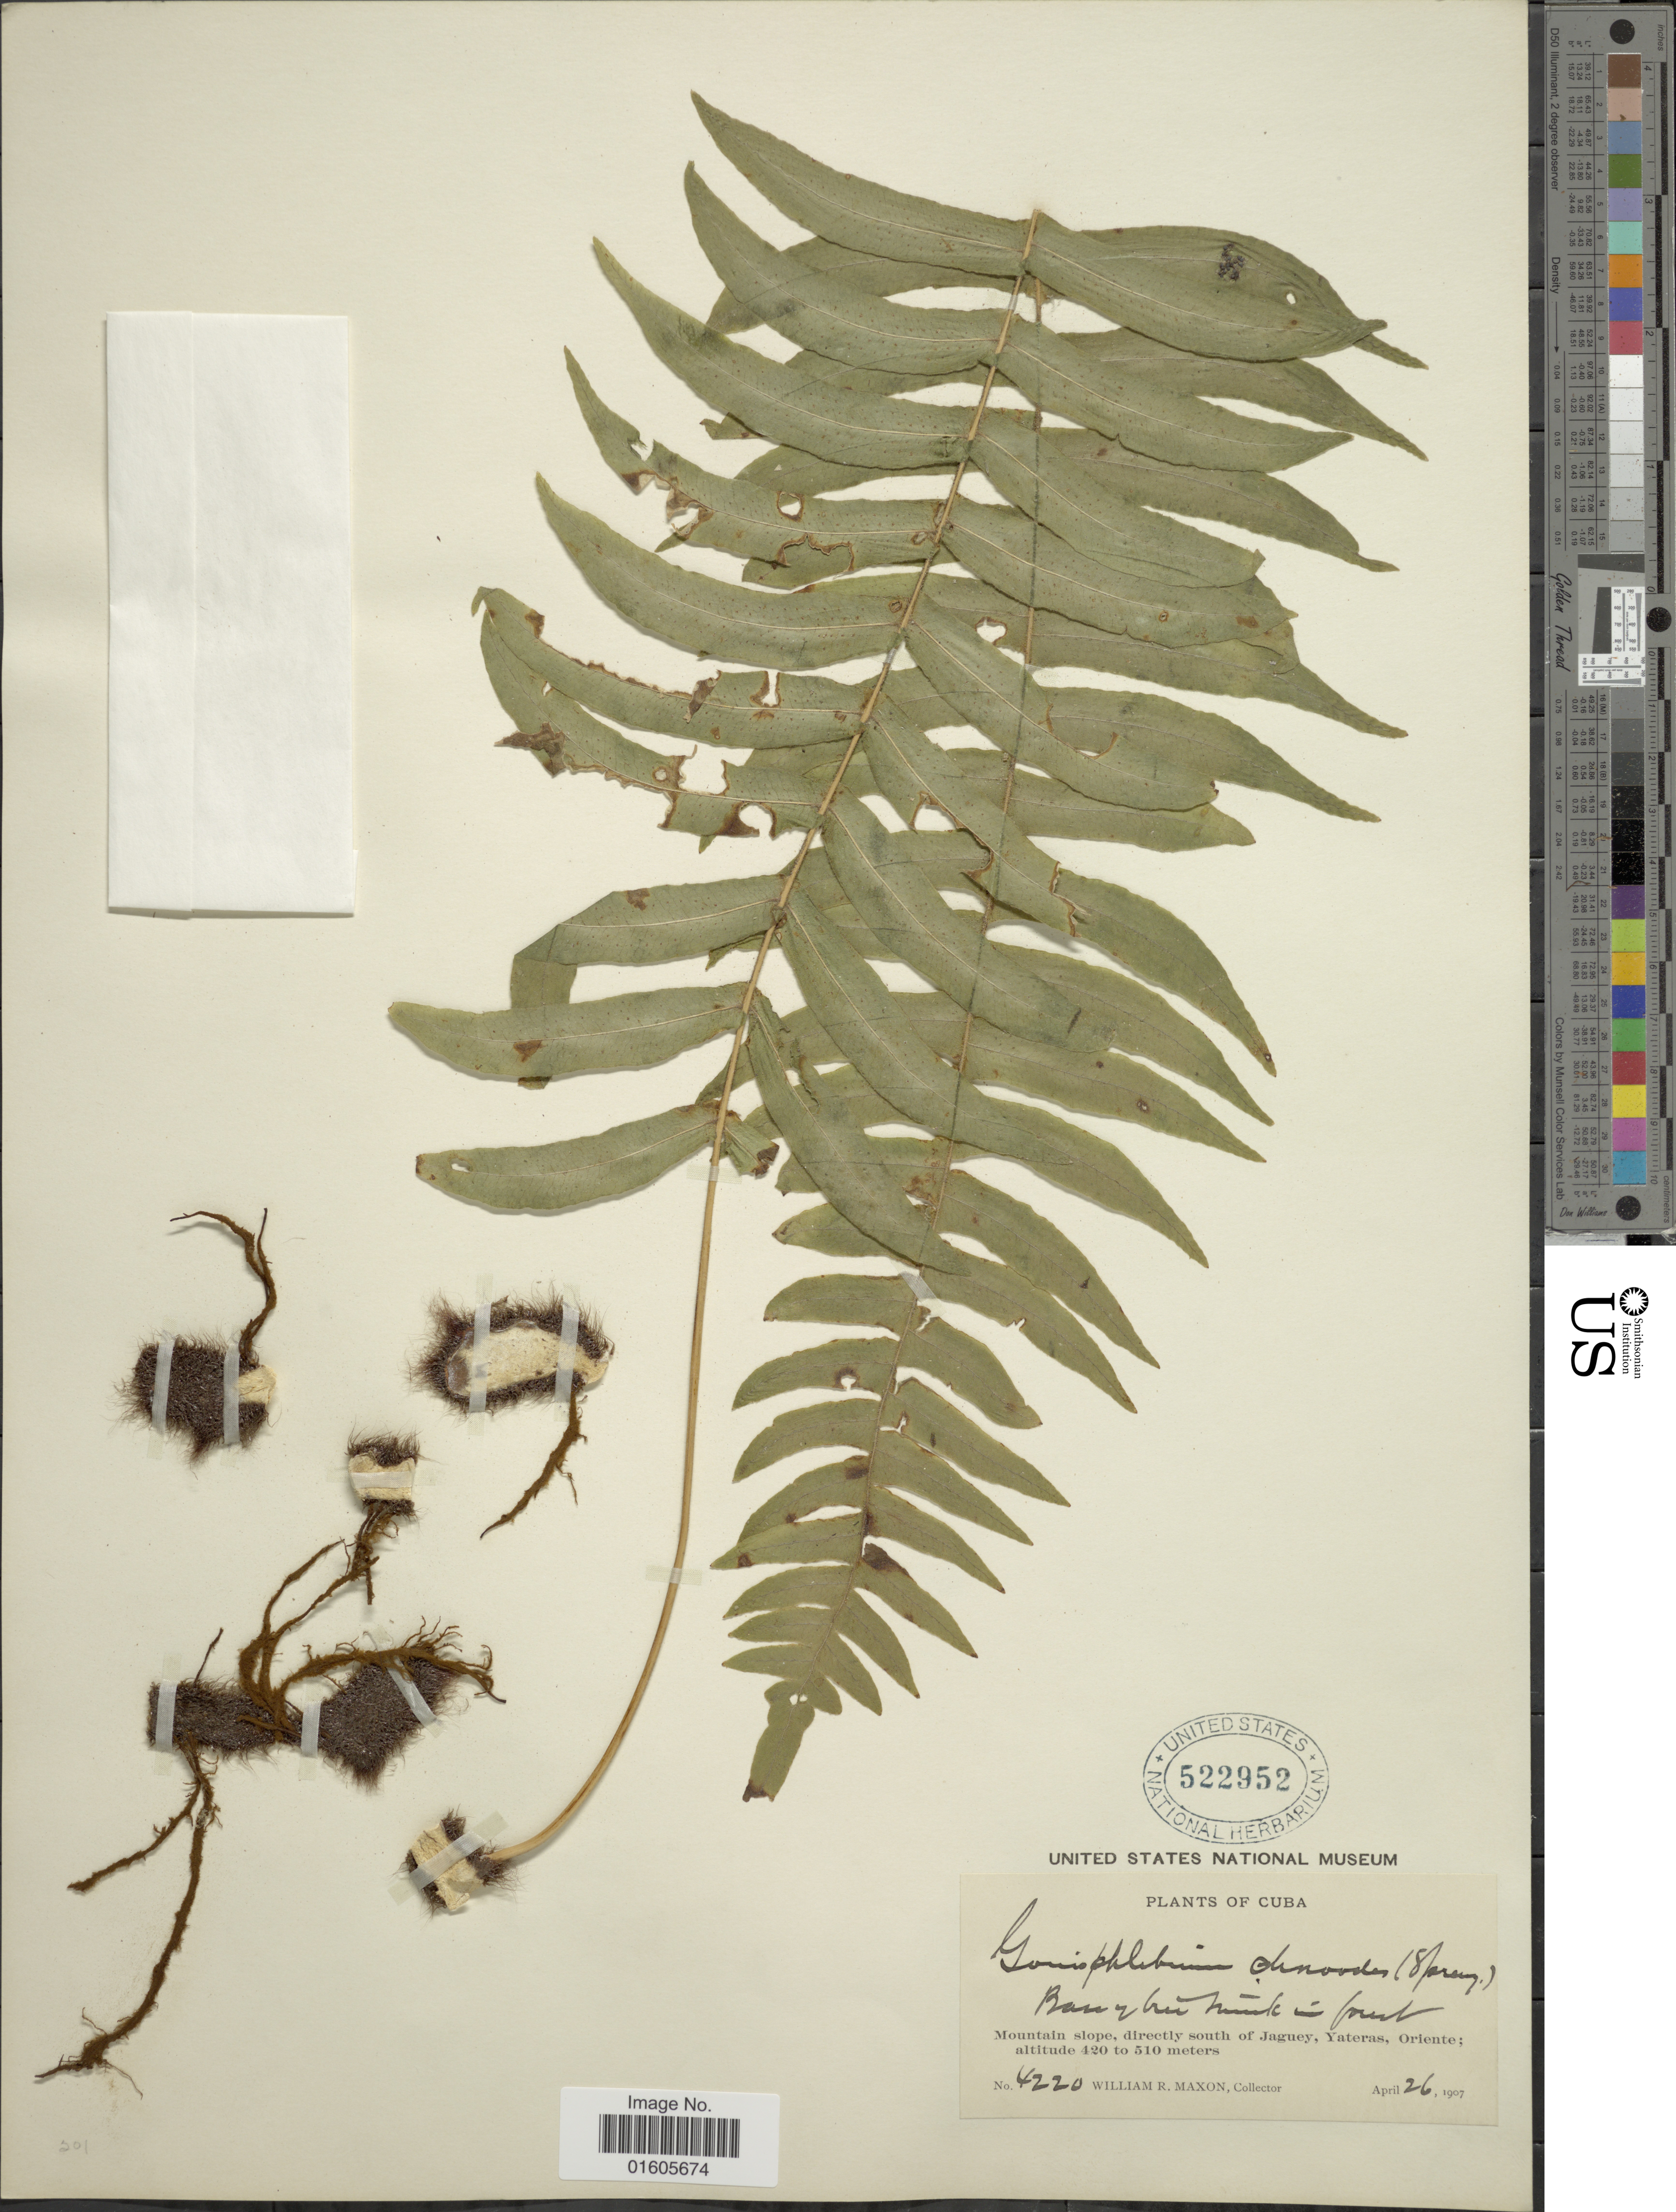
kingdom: Plantae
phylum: Tracheophyta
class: Polypodiopsida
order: Polypodiales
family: Polypodiaceae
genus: Serpocaulon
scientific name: Serpocaulon dissimile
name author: (L.) A.R. Sm.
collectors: W. R. Maxon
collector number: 4220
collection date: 1907-04-26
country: Cuba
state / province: Oriente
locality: Mountain slope, directly south of Jaguey, Yateras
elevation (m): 420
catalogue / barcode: US 522952